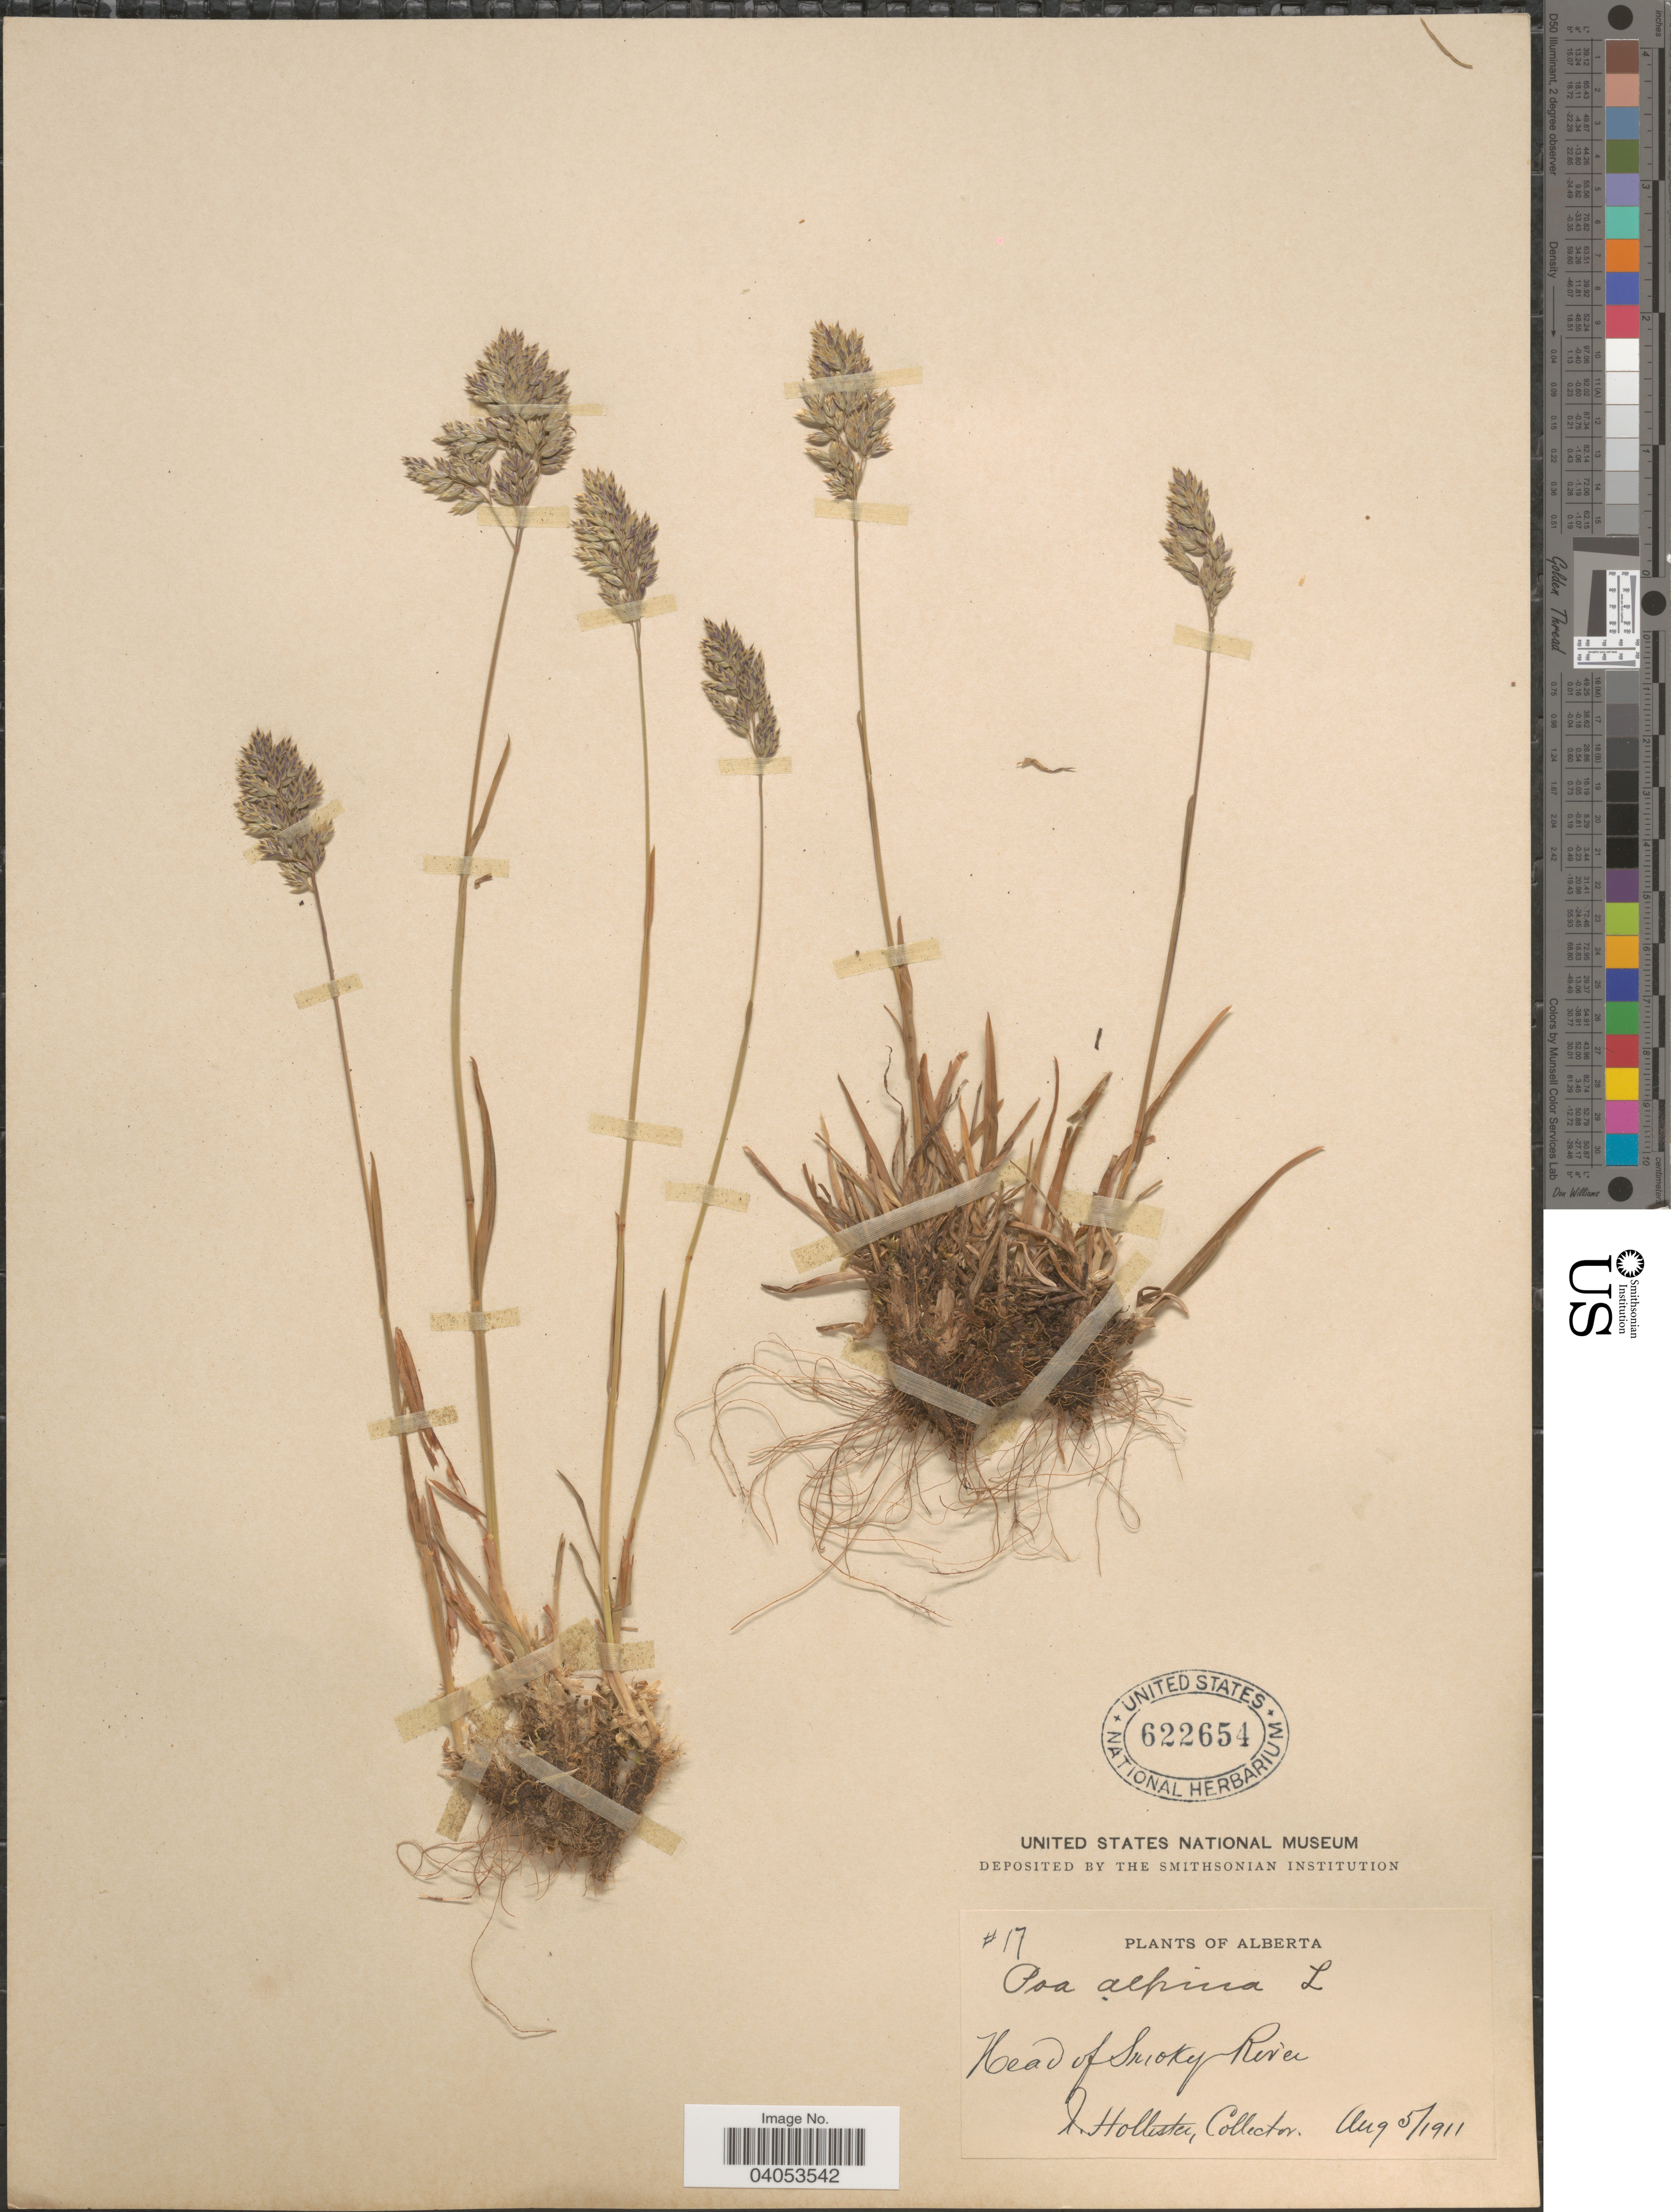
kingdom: Plantae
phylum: Tracheophyta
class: Liliopsida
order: Poales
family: Poaceae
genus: Poa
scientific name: Poa alpina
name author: L.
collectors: N. Hollister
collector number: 17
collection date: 1911-08-05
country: Canada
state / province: Alberta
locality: Head of Smoky River.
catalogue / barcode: US 622654